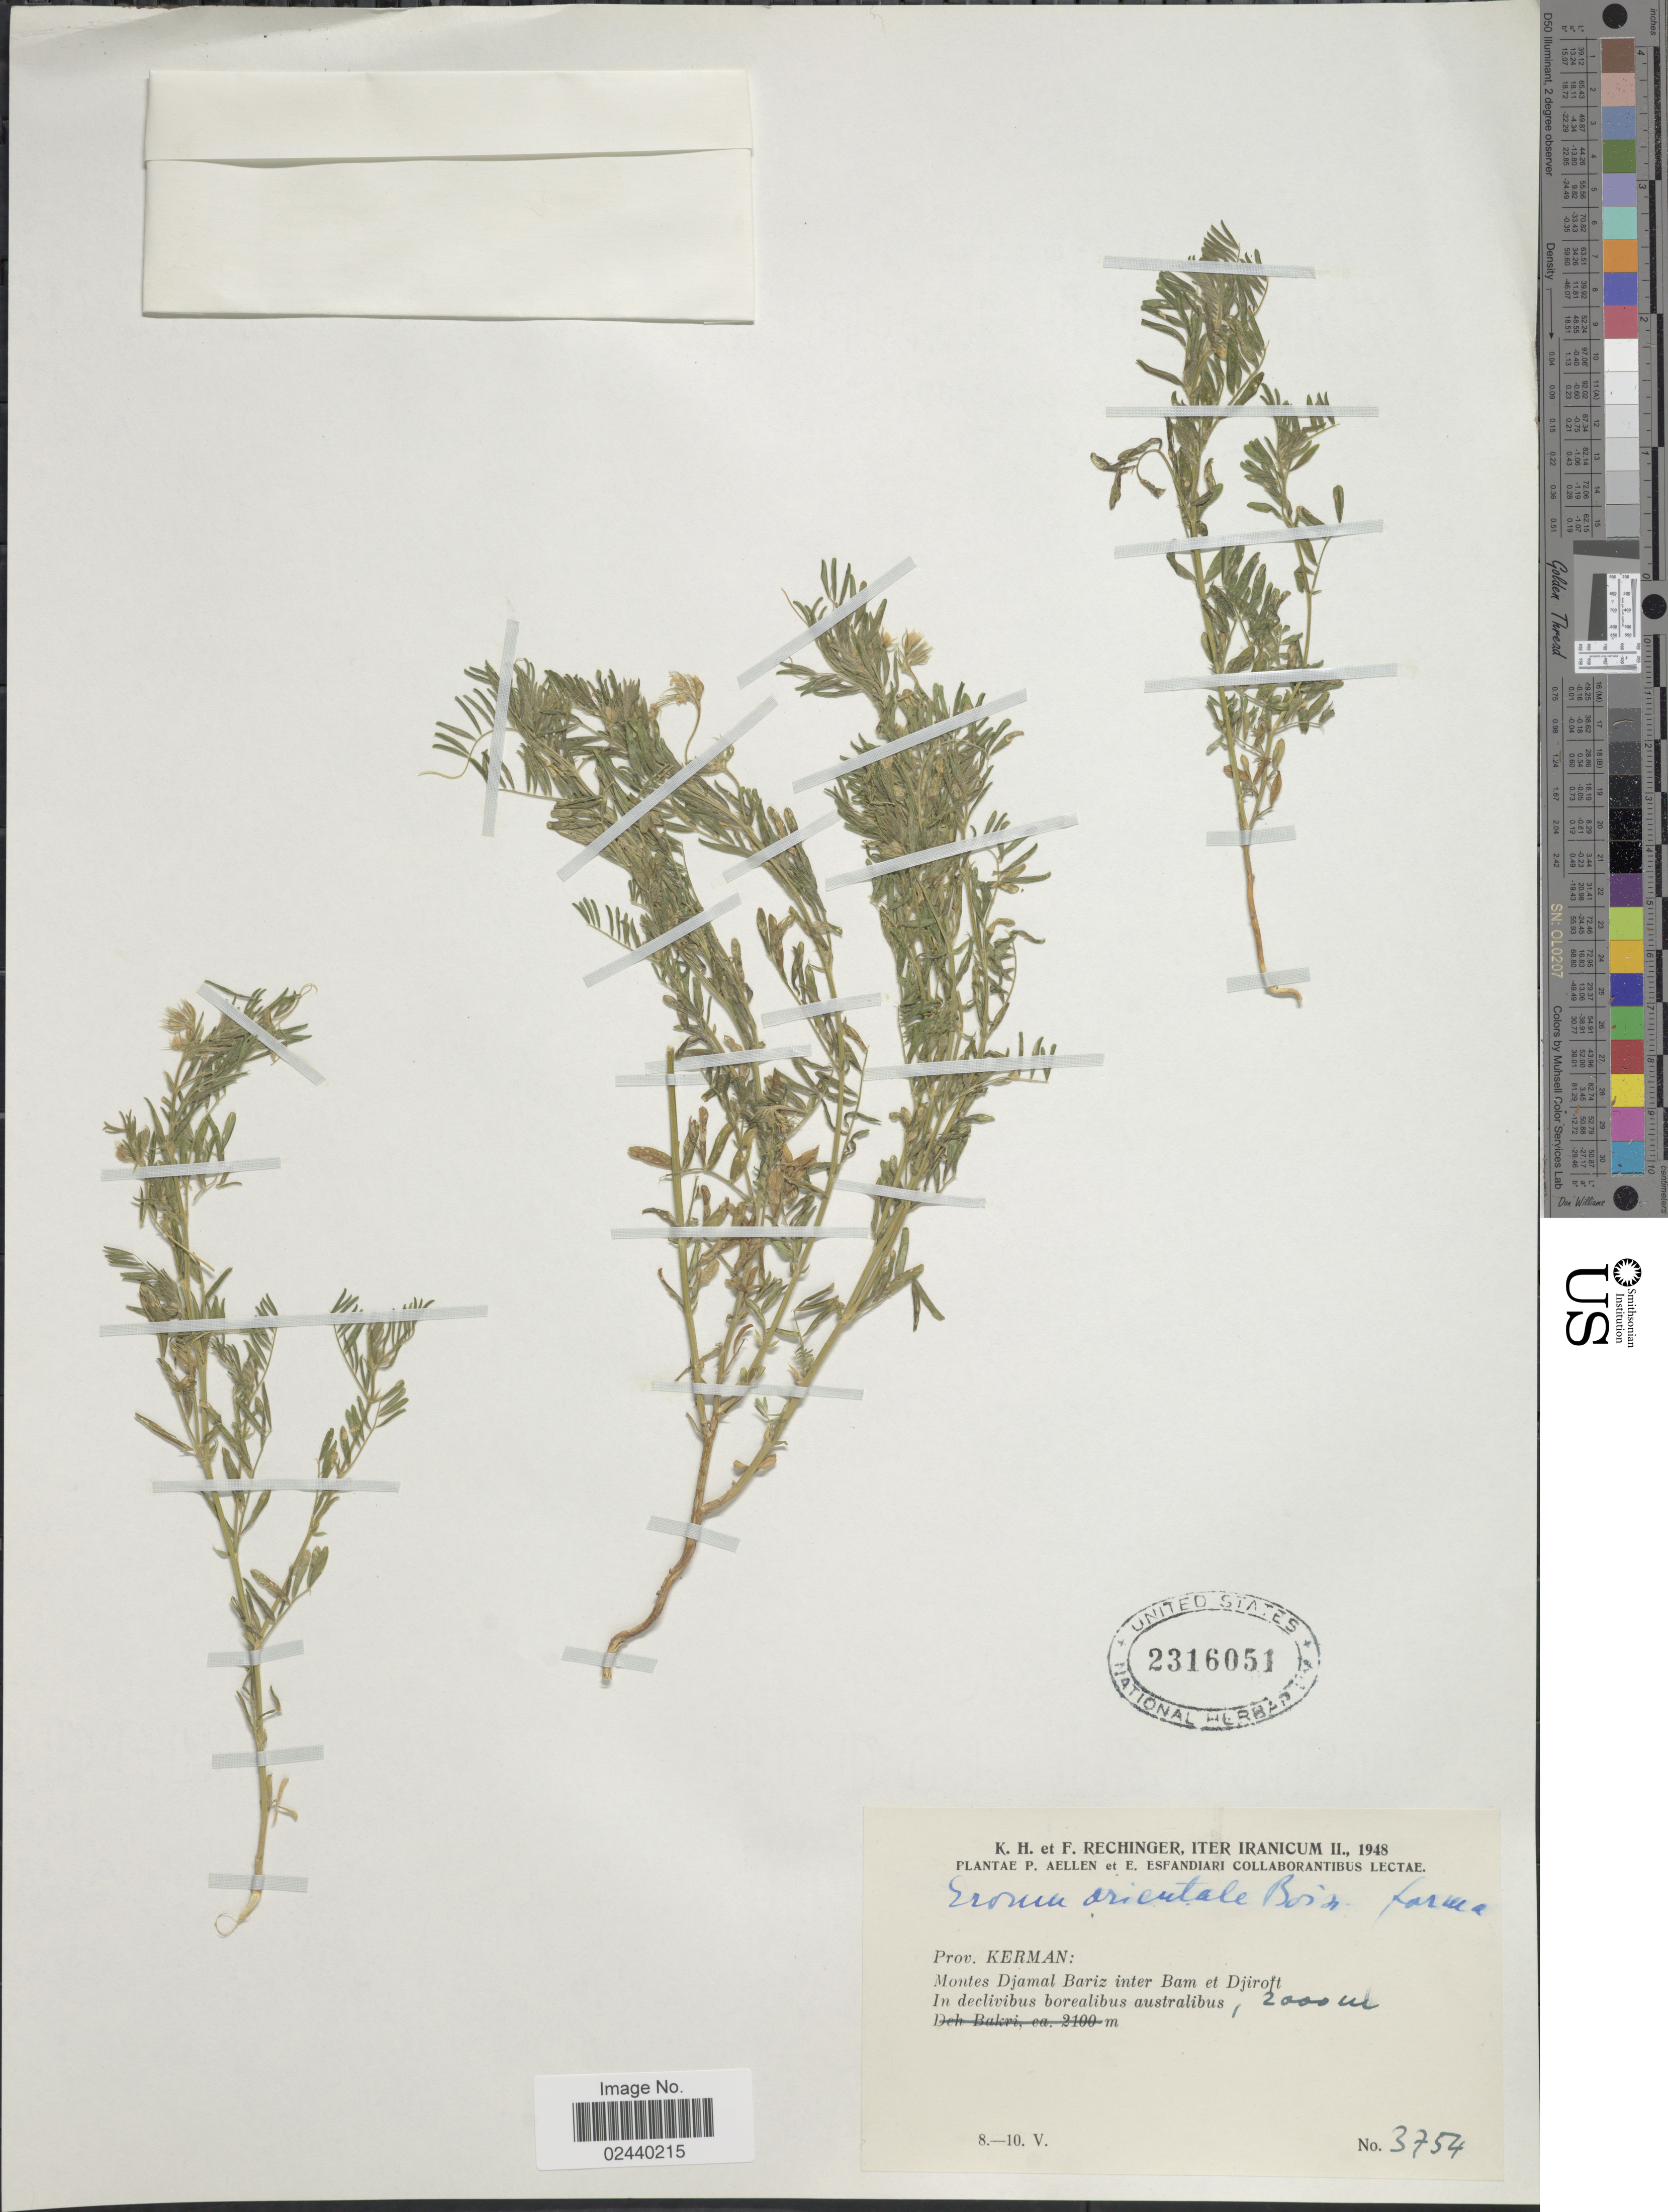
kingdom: Plantae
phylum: Tracheophyta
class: Magnoliopsida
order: Fabales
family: Fabaceae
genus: Vicia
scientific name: Vicia orientalis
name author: (Boiss.) Bég. & Diratz.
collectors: K. H. Rechinger, F. Rechinger & P. Aellen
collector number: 3754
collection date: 1948-05-08/1948-05-10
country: Iran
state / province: Kerman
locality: Iter Iranicum, Montes Djamal Bariz inter Bam et Djiroft, in declivibus borealibus australibus.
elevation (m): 2000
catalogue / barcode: US 2316051